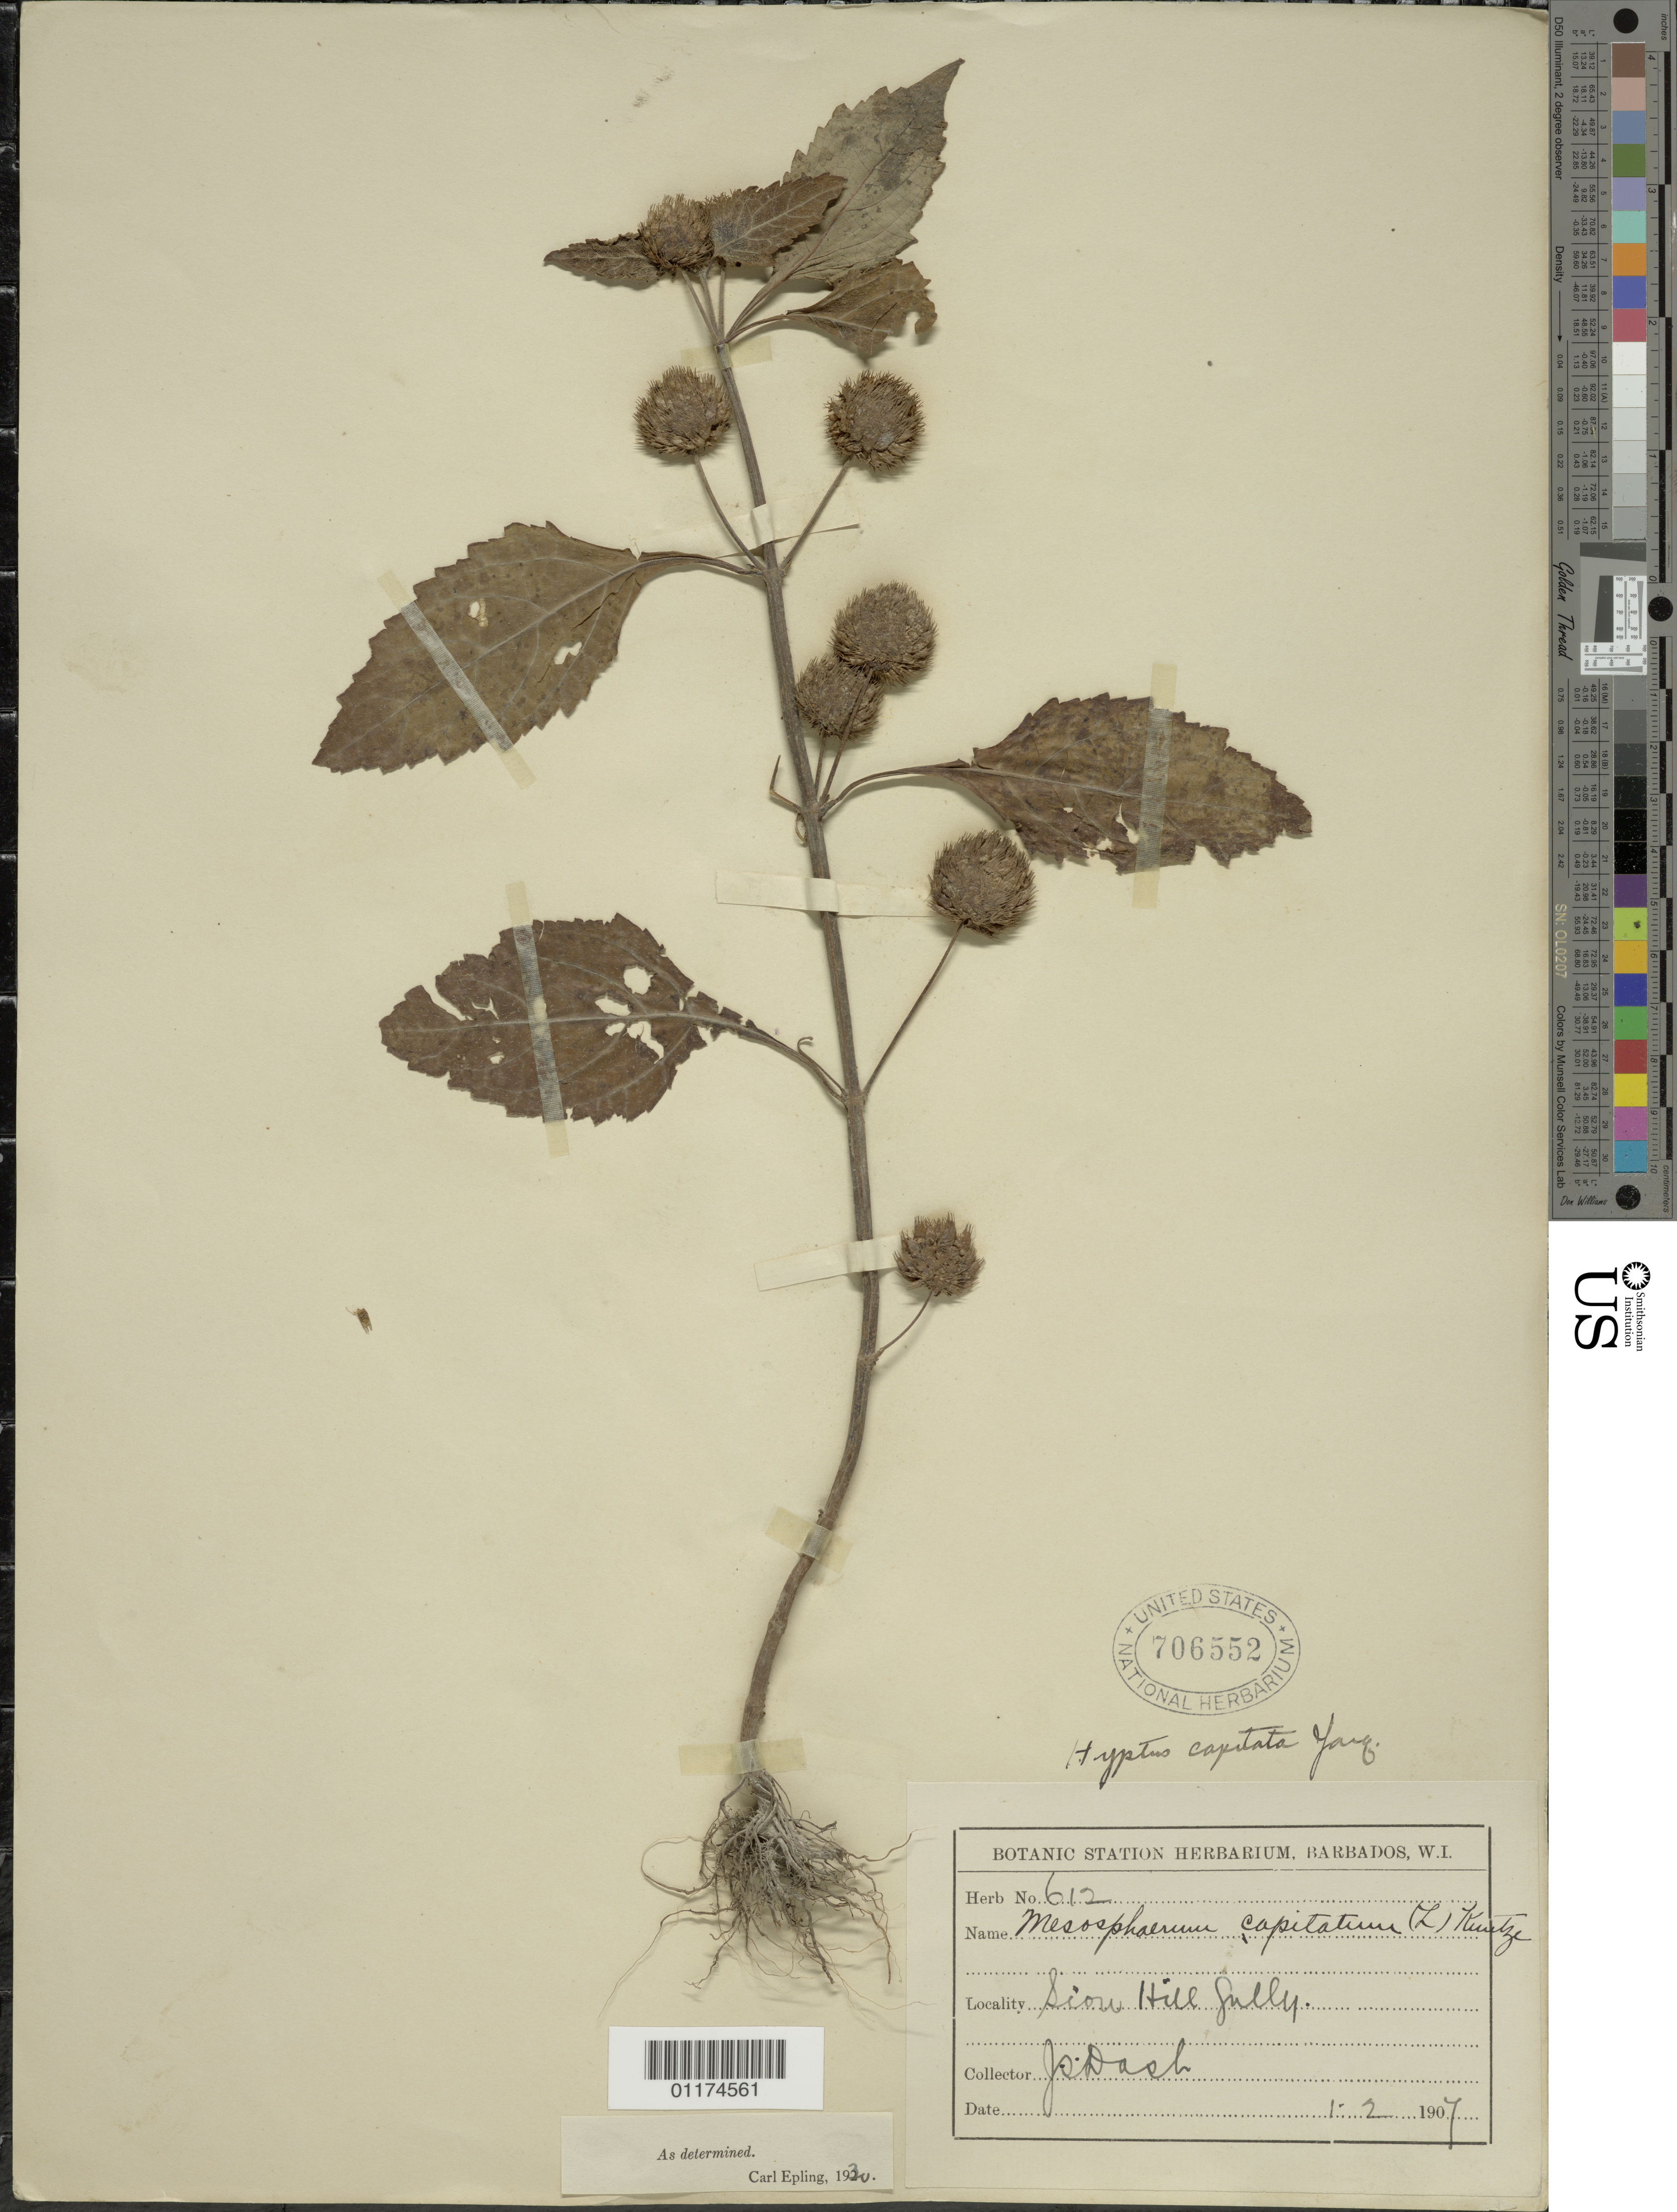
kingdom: Plantae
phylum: Tracheophyta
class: Magnoliopsida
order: Lamiales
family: Lamiaceae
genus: Hyptis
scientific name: Hyptis capitata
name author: Jacq.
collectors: J. Dash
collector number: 612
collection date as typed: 01 Feb 1907 or 02 Jan 1907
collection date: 1907-01-02 or 1907-02-01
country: Barbados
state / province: Saint James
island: Barbados I.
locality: Sion Hill Gully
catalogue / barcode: US 706552